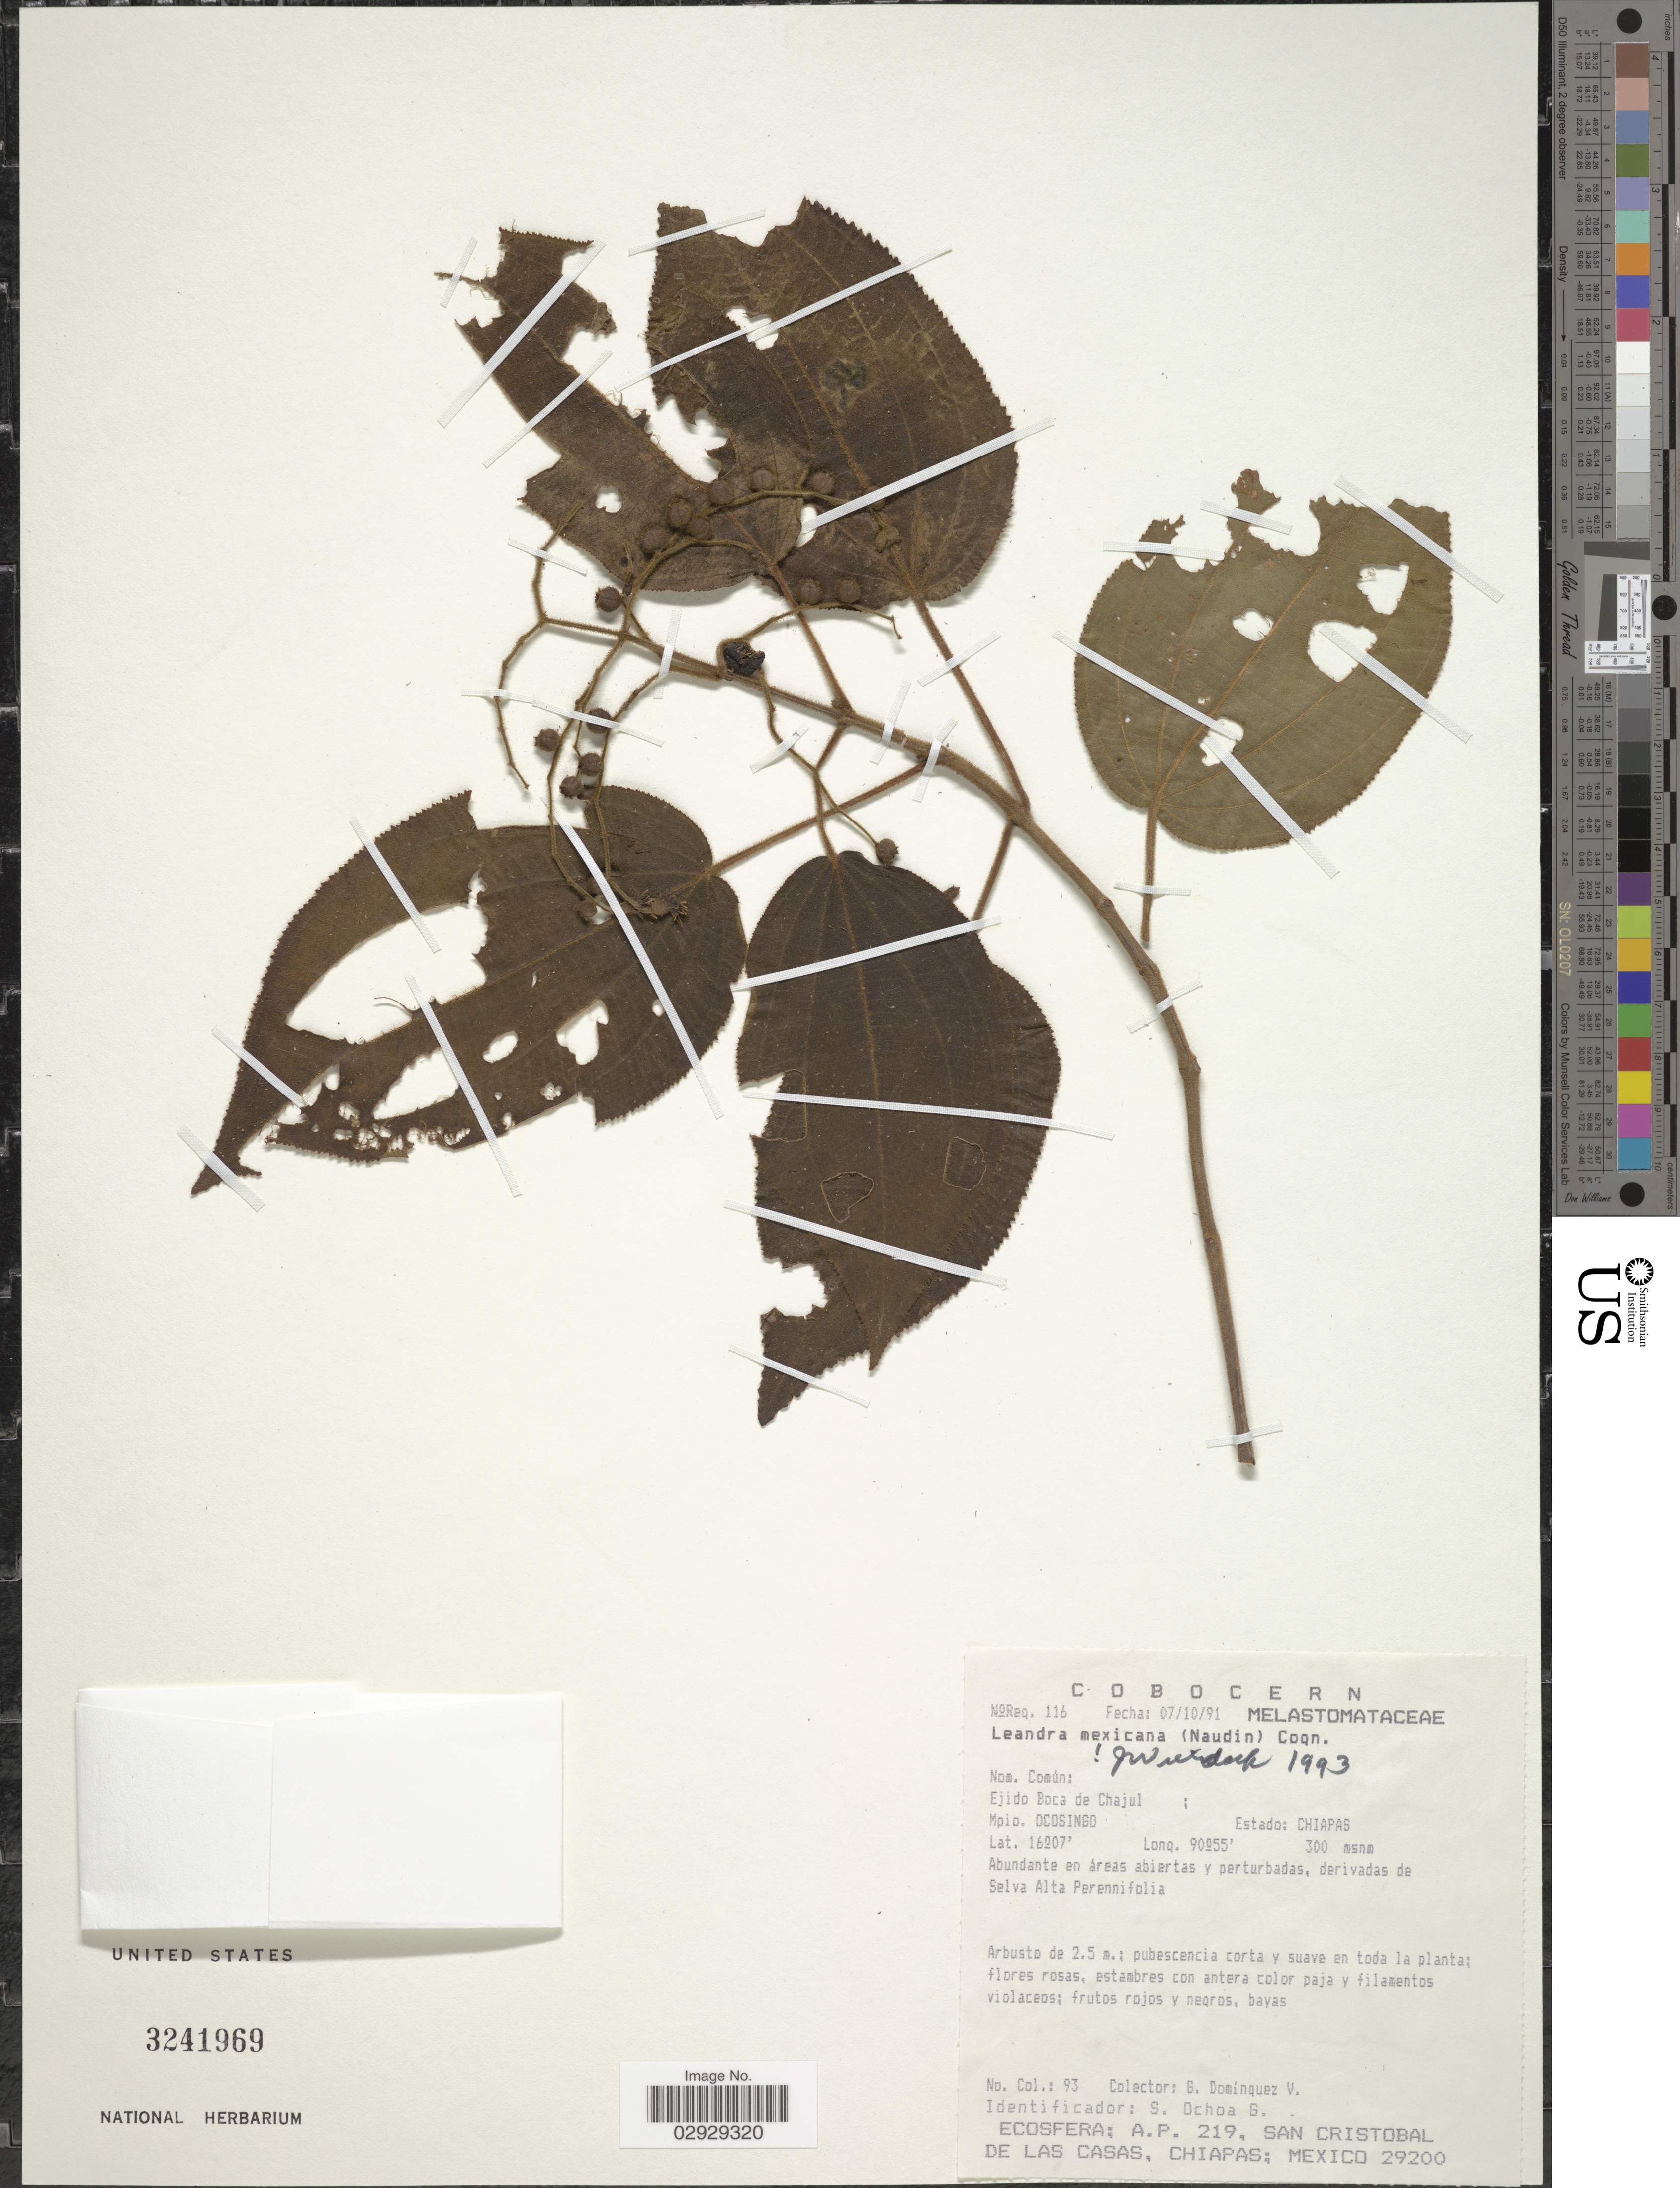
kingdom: Plantae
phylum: Tracheophyta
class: Magnoliopsida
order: Myrtales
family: Melastomataceae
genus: Leandra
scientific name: Leandra mexicana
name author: (Naudin) Cogn.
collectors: G. Dominquez V.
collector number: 93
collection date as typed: Transcribed d/m/y: 7/10/91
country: Mexico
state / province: Chiapas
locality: Ejido Boca de Chajul; Mpio. Ocosingo.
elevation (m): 300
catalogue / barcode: US 3241969